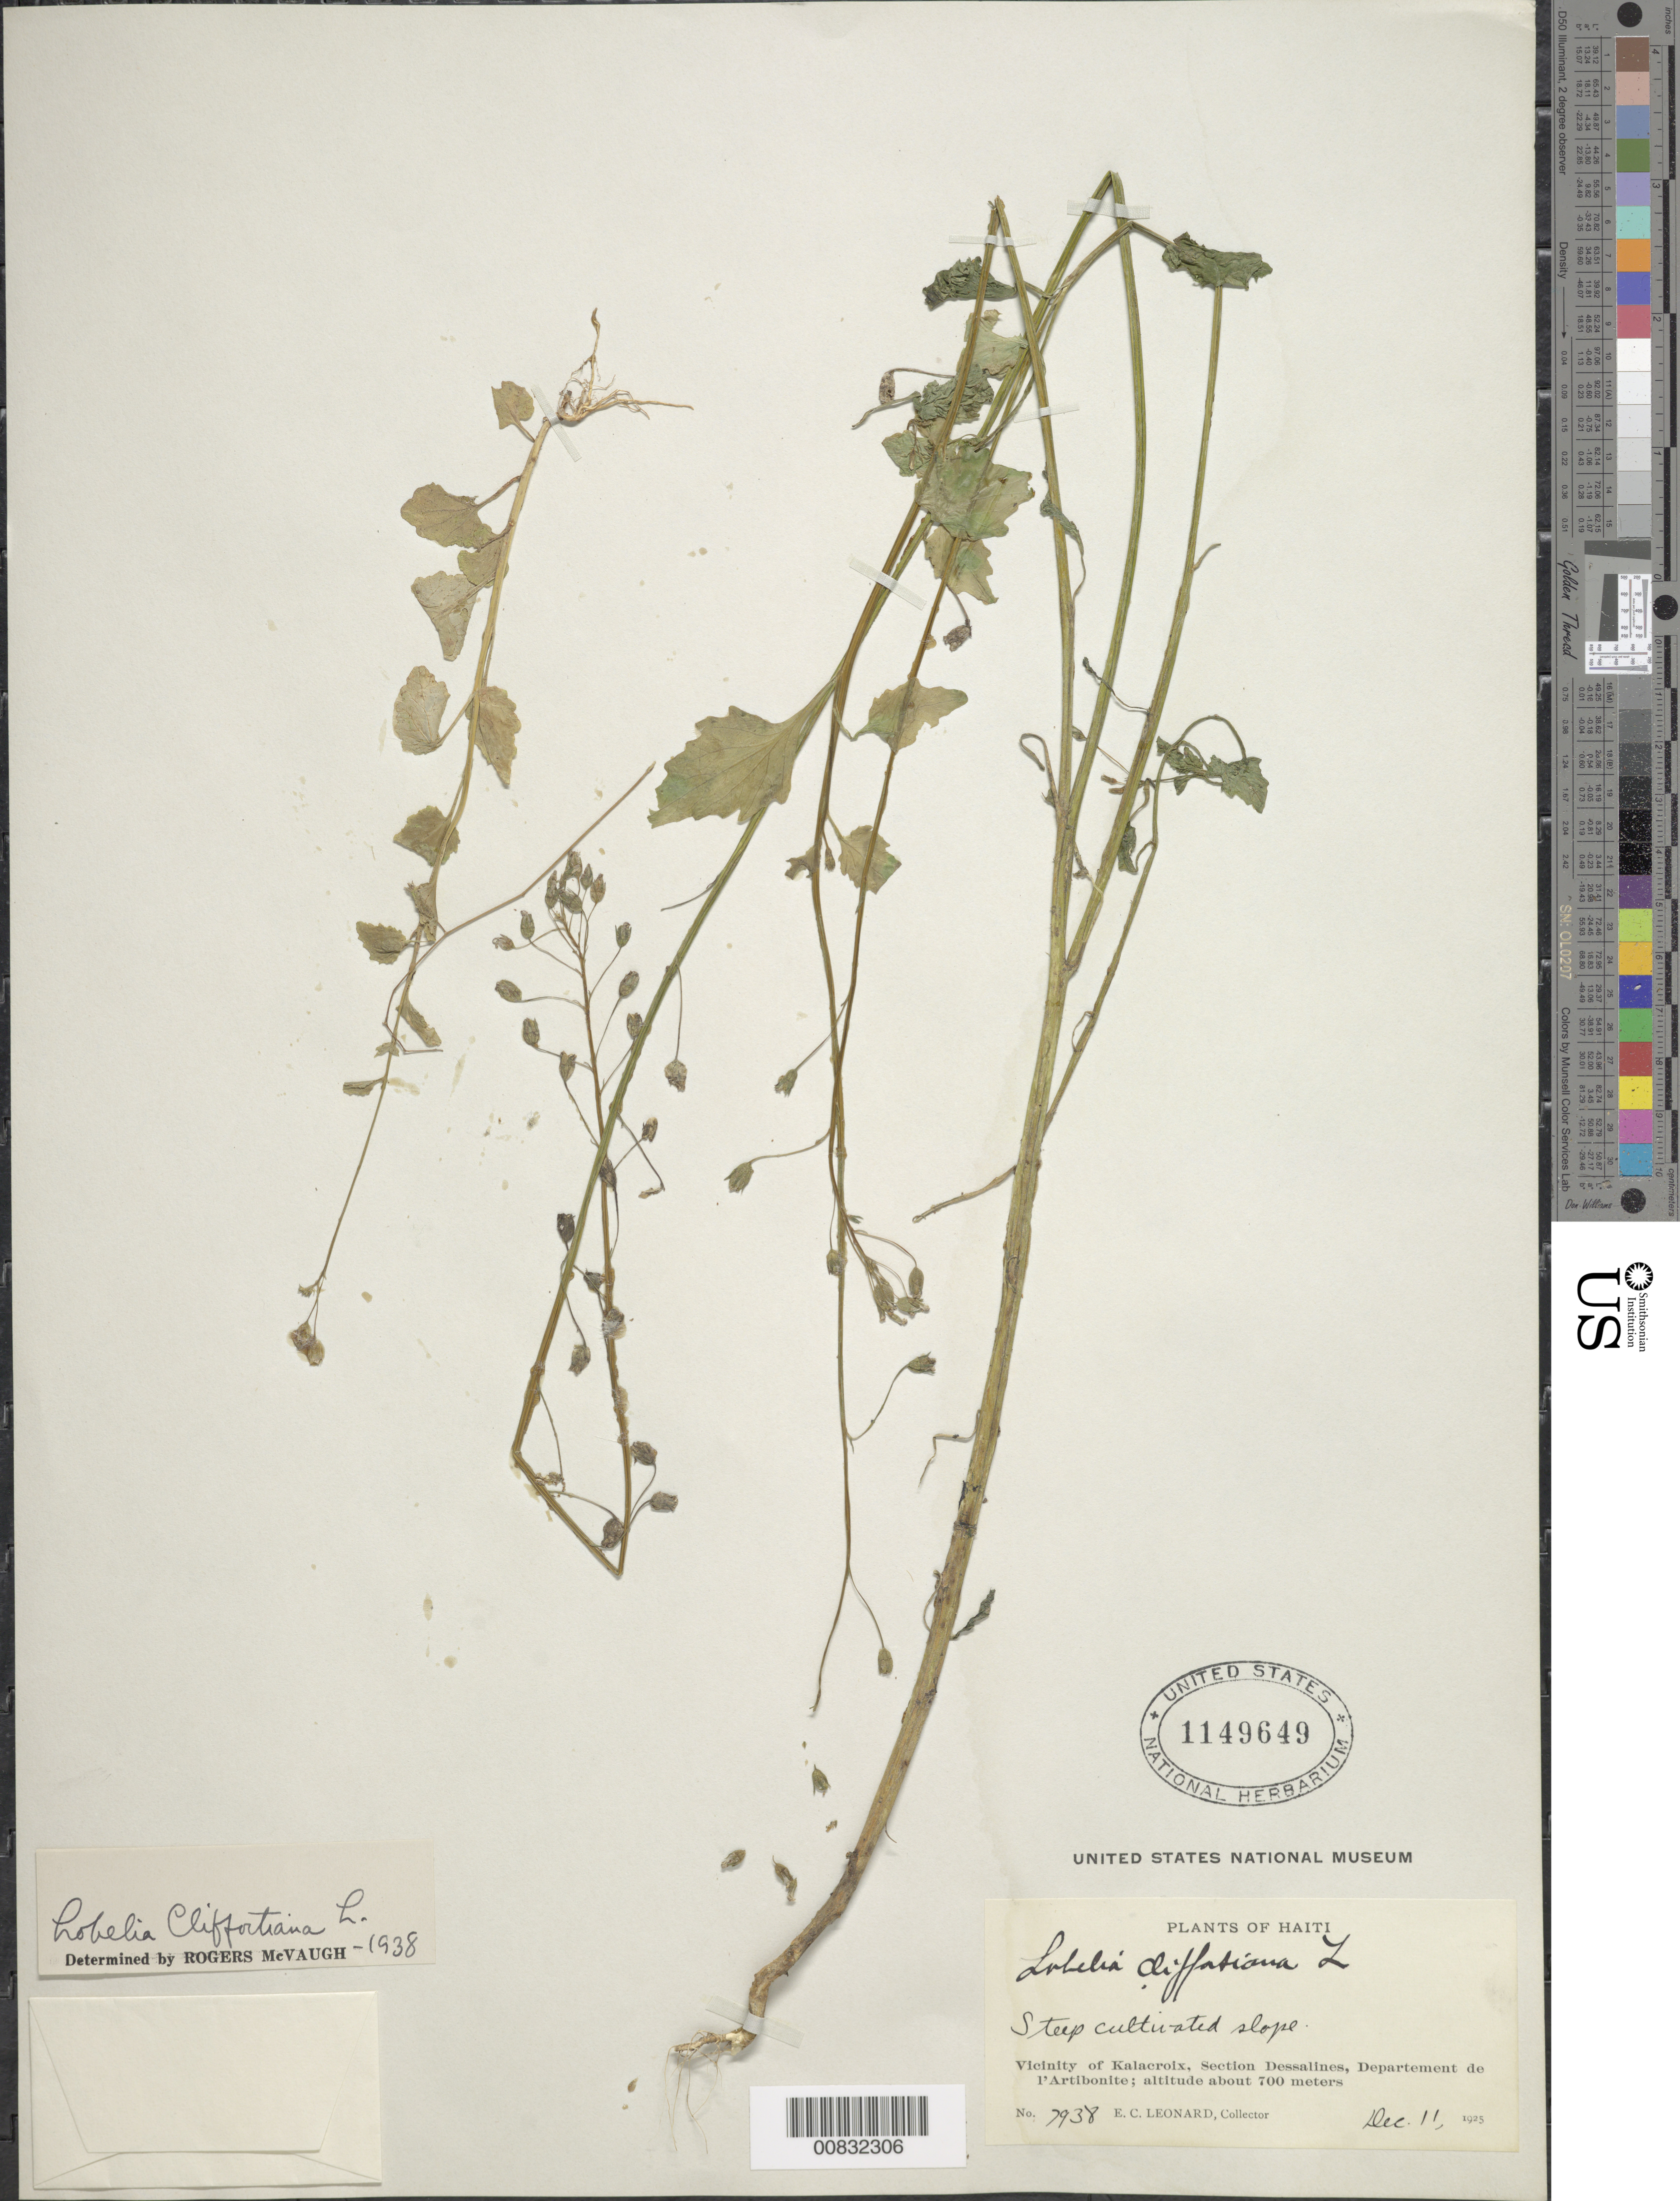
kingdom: Plantae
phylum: Tracheophyta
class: Magnoliopsida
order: Asterales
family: Campanulaceae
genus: Lobelia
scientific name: Lobelia cliffortiana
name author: L.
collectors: E. C. Leonard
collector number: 7938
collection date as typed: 11 Dec 1925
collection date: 1925-12-11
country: Haiti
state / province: Artibonite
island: Hispaniola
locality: Vicinity of Kalacroix, Section Dessalines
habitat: Steep cultivated slope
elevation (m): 700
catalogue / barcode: US 1149649